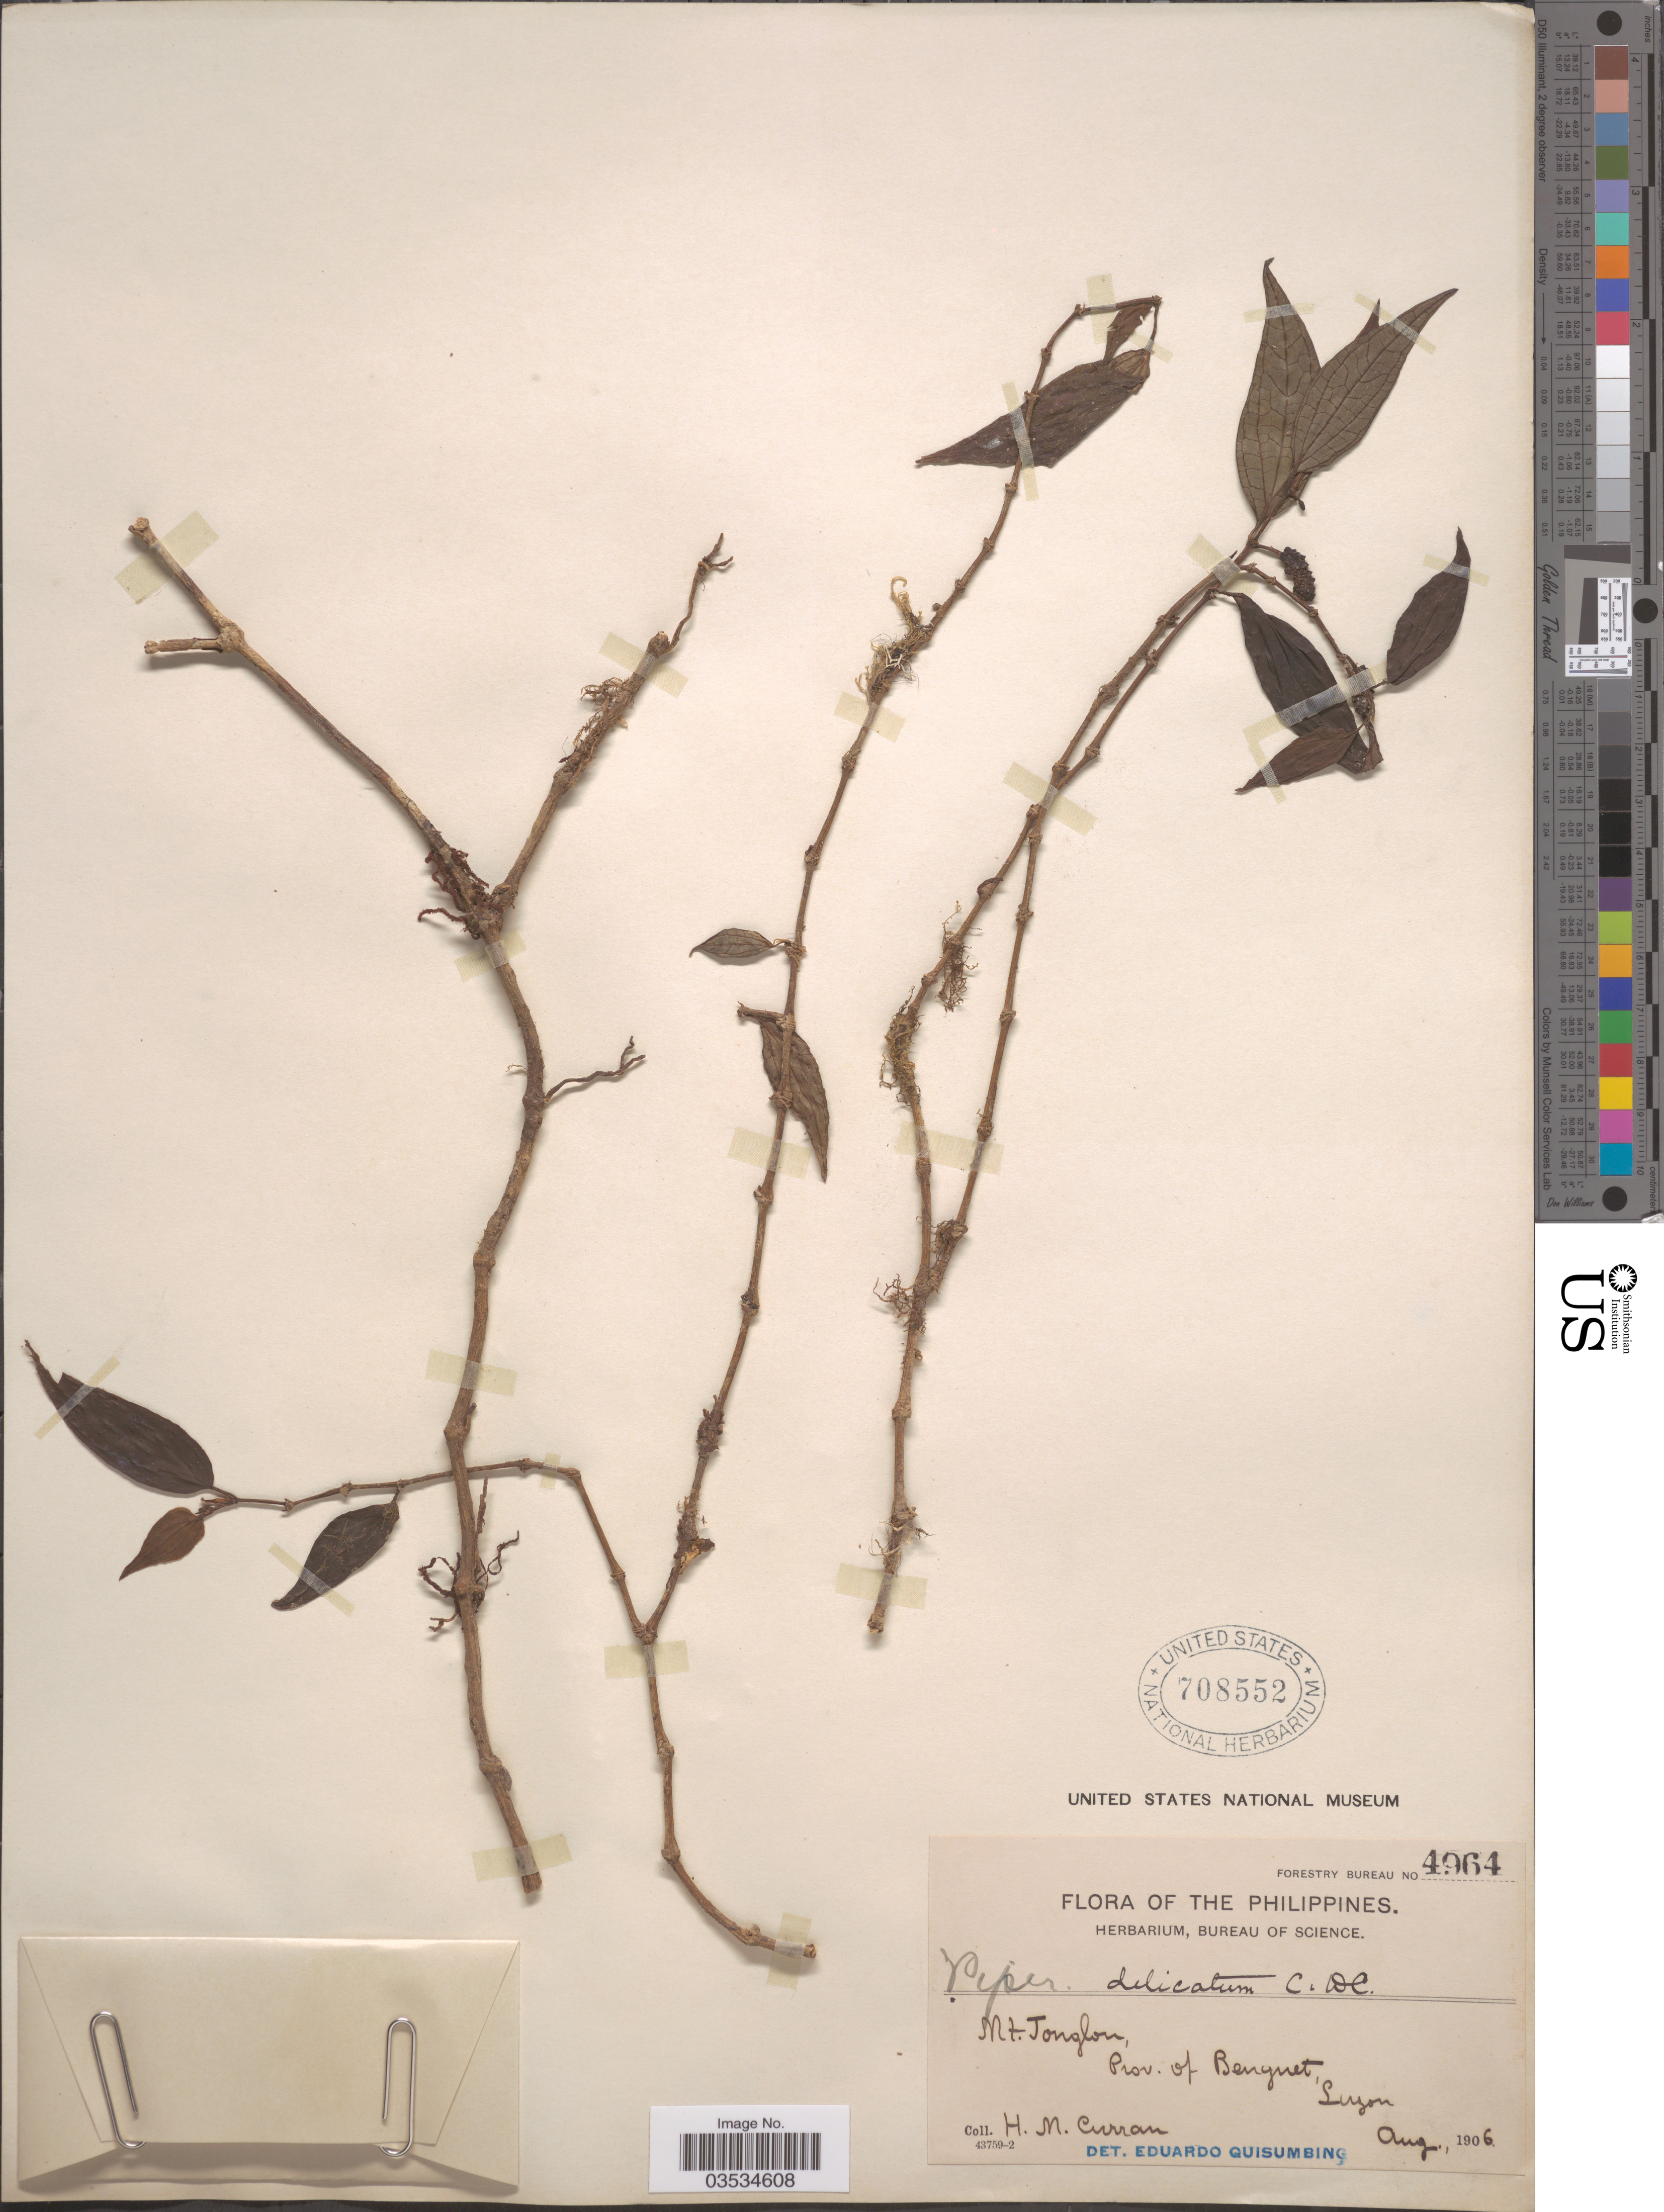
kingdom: Plantae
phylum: Tracheophyta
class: Magnoliopsida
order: Piperales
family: Piperaceae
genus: Piper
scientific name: Piper delicatum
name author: C. DC. in Elmer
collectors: H. M. Curran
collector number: Forestry Bureau 4964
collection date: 1906-08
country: Philippines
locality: Mt. Tonglon, Prov. of Benguet, Luzon.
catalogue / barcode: US 708552